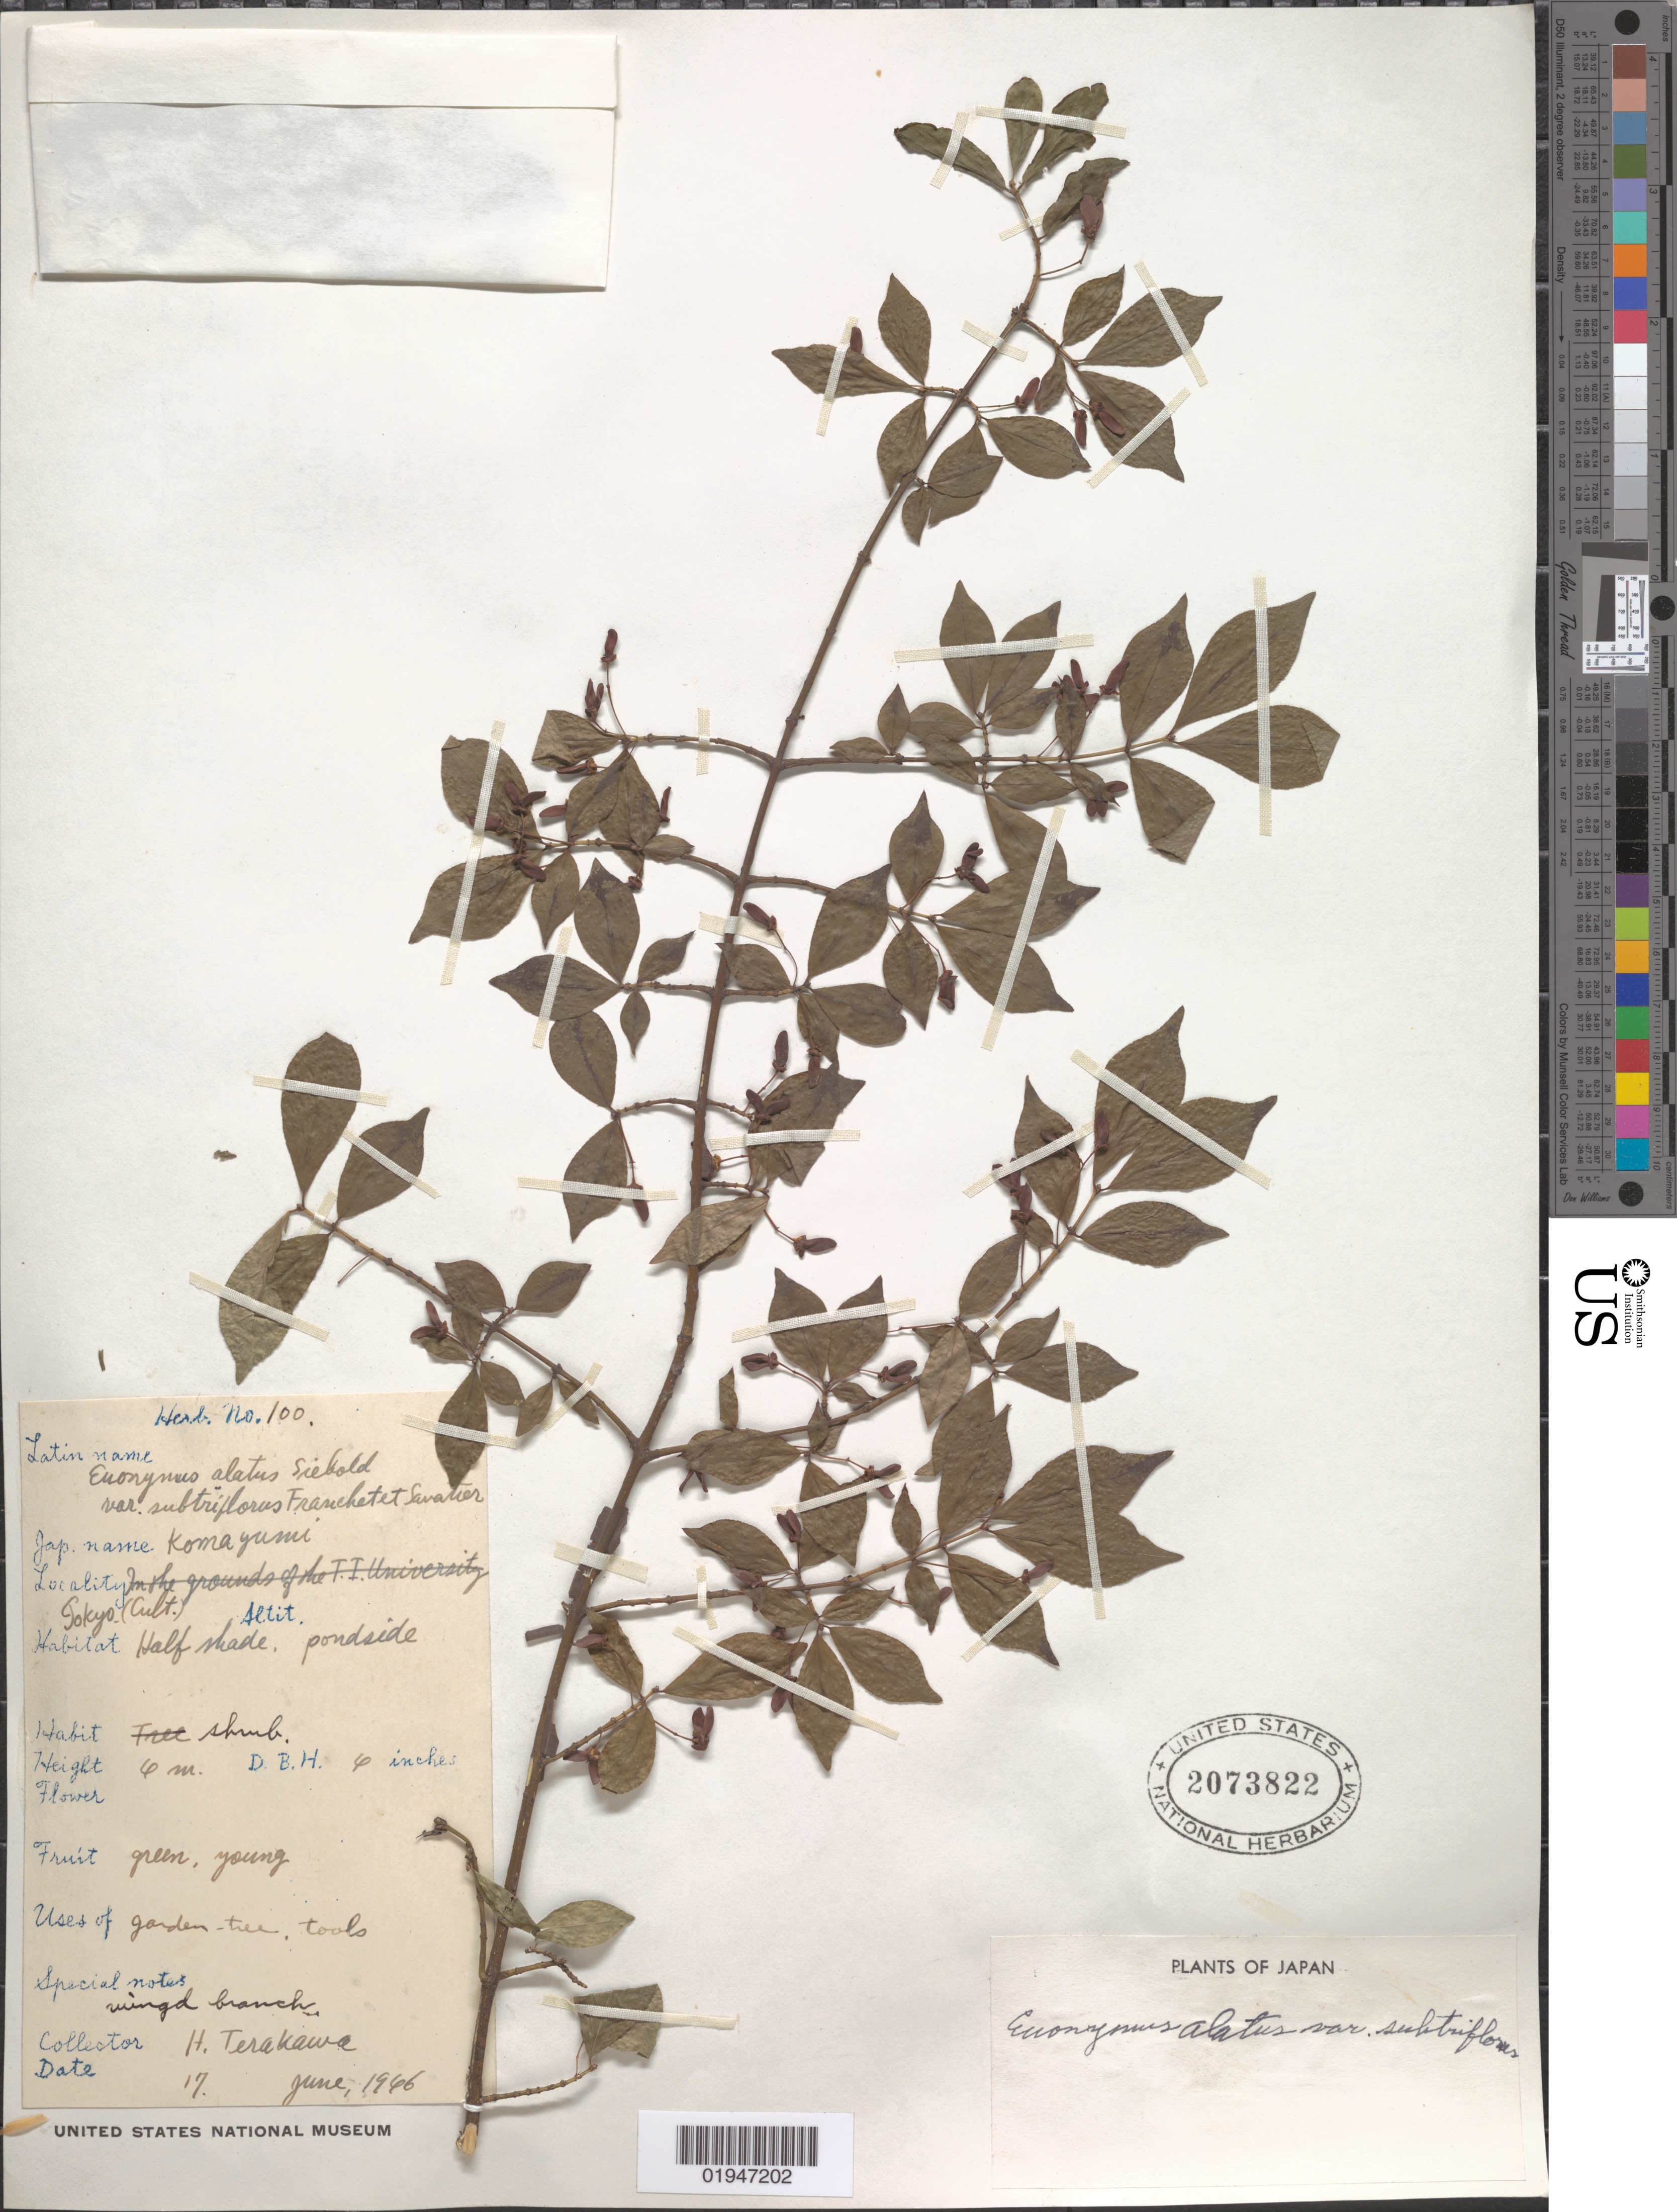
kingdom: Plantae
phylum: Tracheophyta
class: Magnoliopsida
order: Celastrales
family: Celastraceae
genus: Euonymus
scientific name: Euonymus alatus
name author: (Thunb.) Siebold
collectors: H. Terakawa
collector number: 100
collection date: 1966-06-17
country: Japan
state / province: Tokyo, Federal City of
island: Honshu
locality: Tokyo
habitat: Half shade, pond side. Cultivated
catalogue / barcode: US 2073822